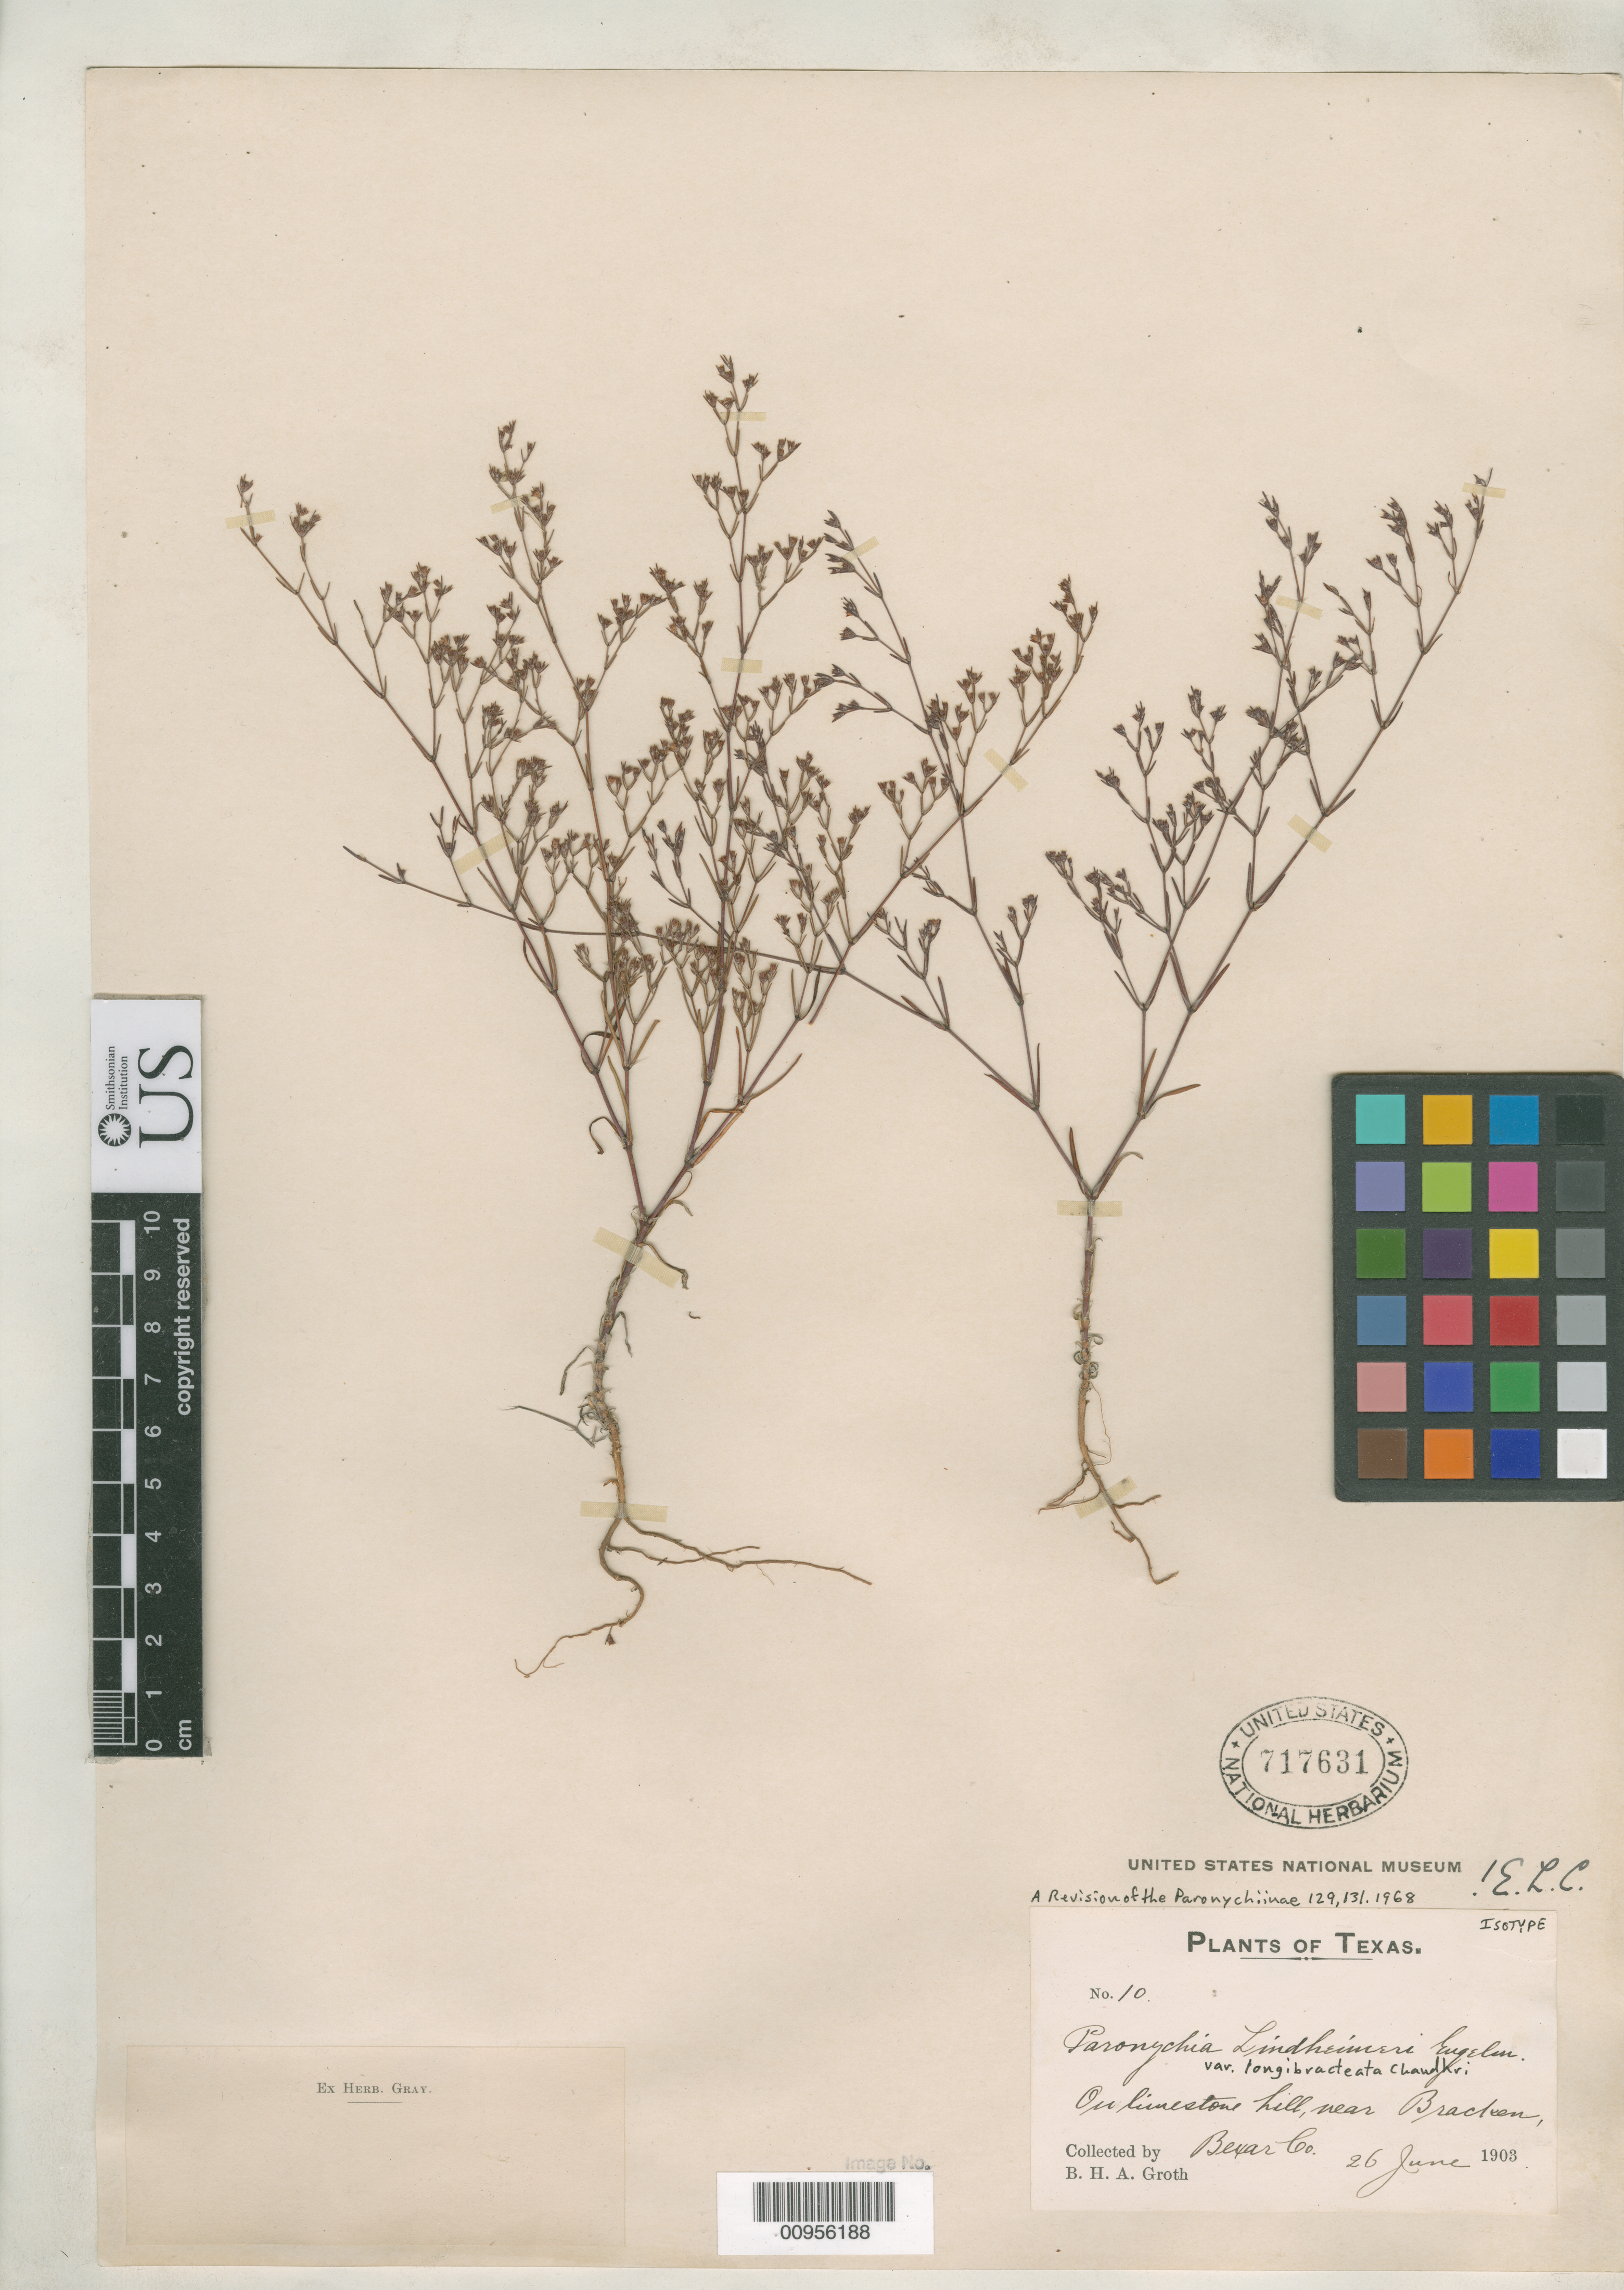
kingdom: Plantae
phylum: Tracheophyta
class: Magnoliopsida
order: Caryophyllales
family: Caryophyllaceae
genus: Paronychia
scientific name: Paronychia lindheimeri var. longibracteata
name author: Chaudhri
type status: Isotype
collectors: B. Groth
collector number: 10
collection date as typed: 26 Jun 1903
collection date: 1903-06-26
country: United States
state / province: Texas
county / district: Bexar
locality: On limestone hill, near Bracken, Bexar Co.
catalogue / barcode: US 717631